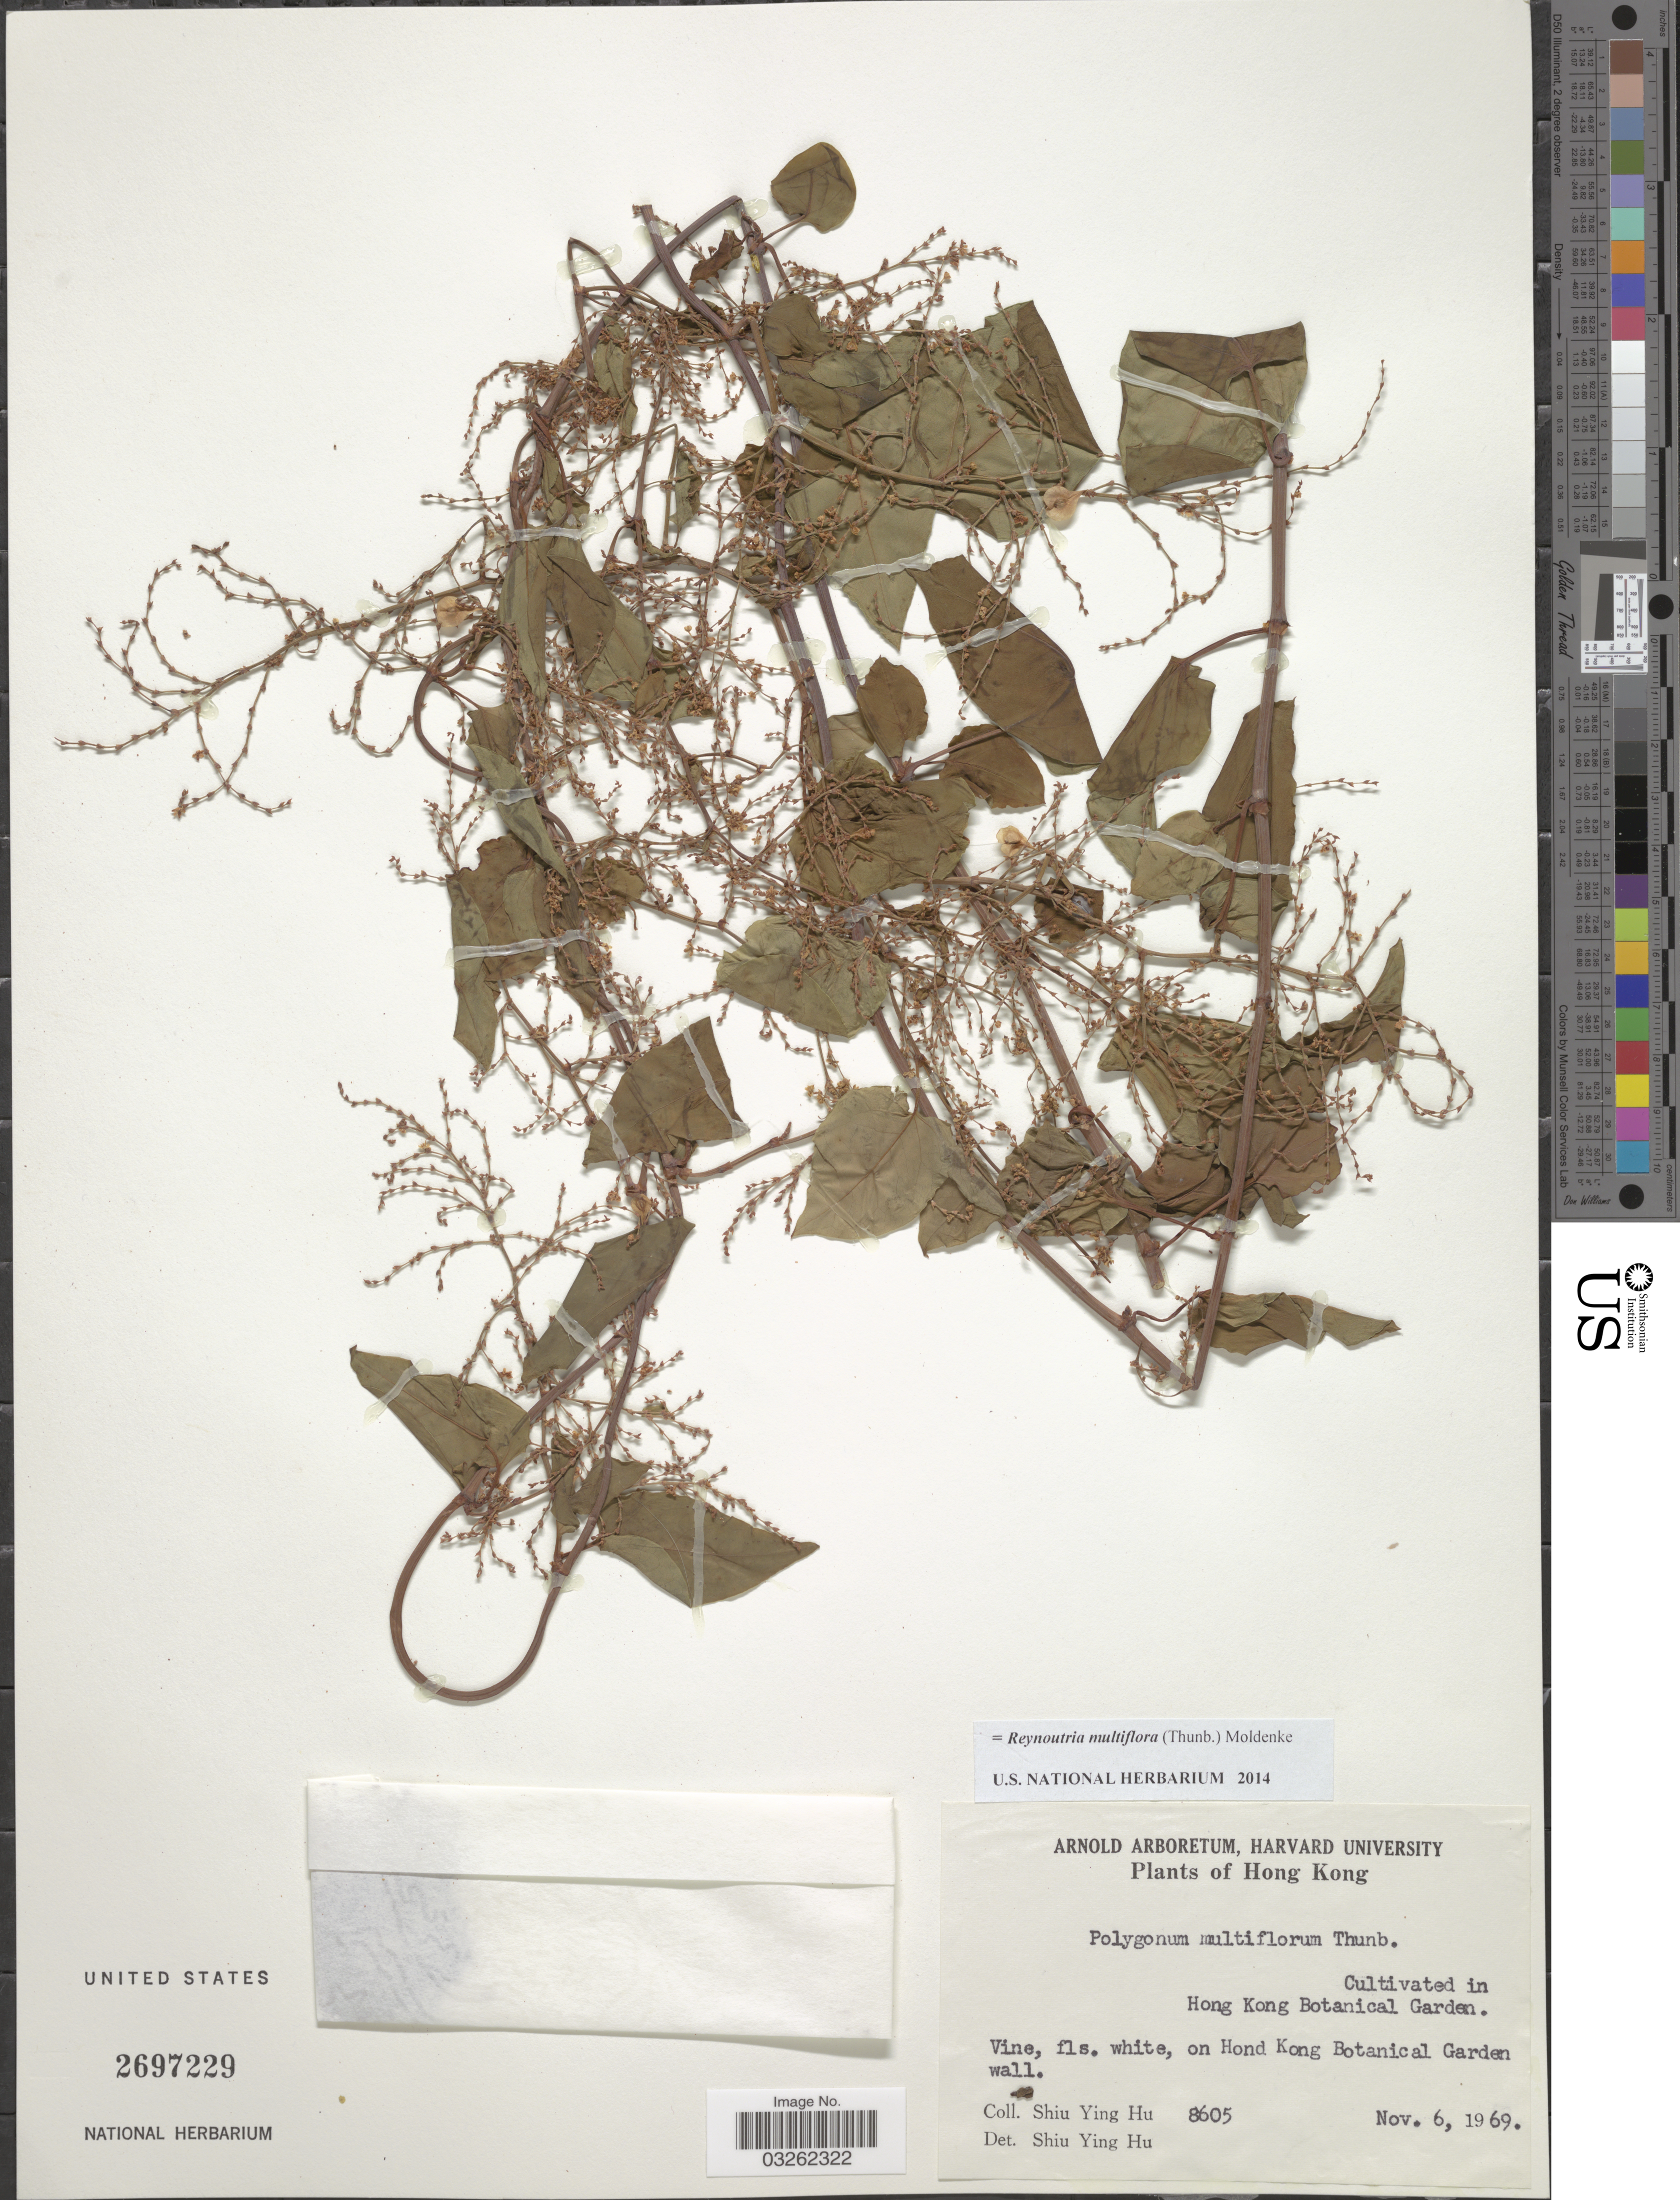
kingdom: Plantae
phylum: Tracheophyta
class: Magnoliopsida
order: Caryophyllales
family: Polygonaceae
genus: Reynoutria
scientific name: Reynoutria multiflora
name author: (Thunb.) Moldenke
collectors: S. Y. Hu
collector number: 8605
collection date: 1969-11-06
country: China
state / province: Hong Kong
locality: Cultivated in Hong Kong Botanical Garden.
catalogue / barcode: US 2697229